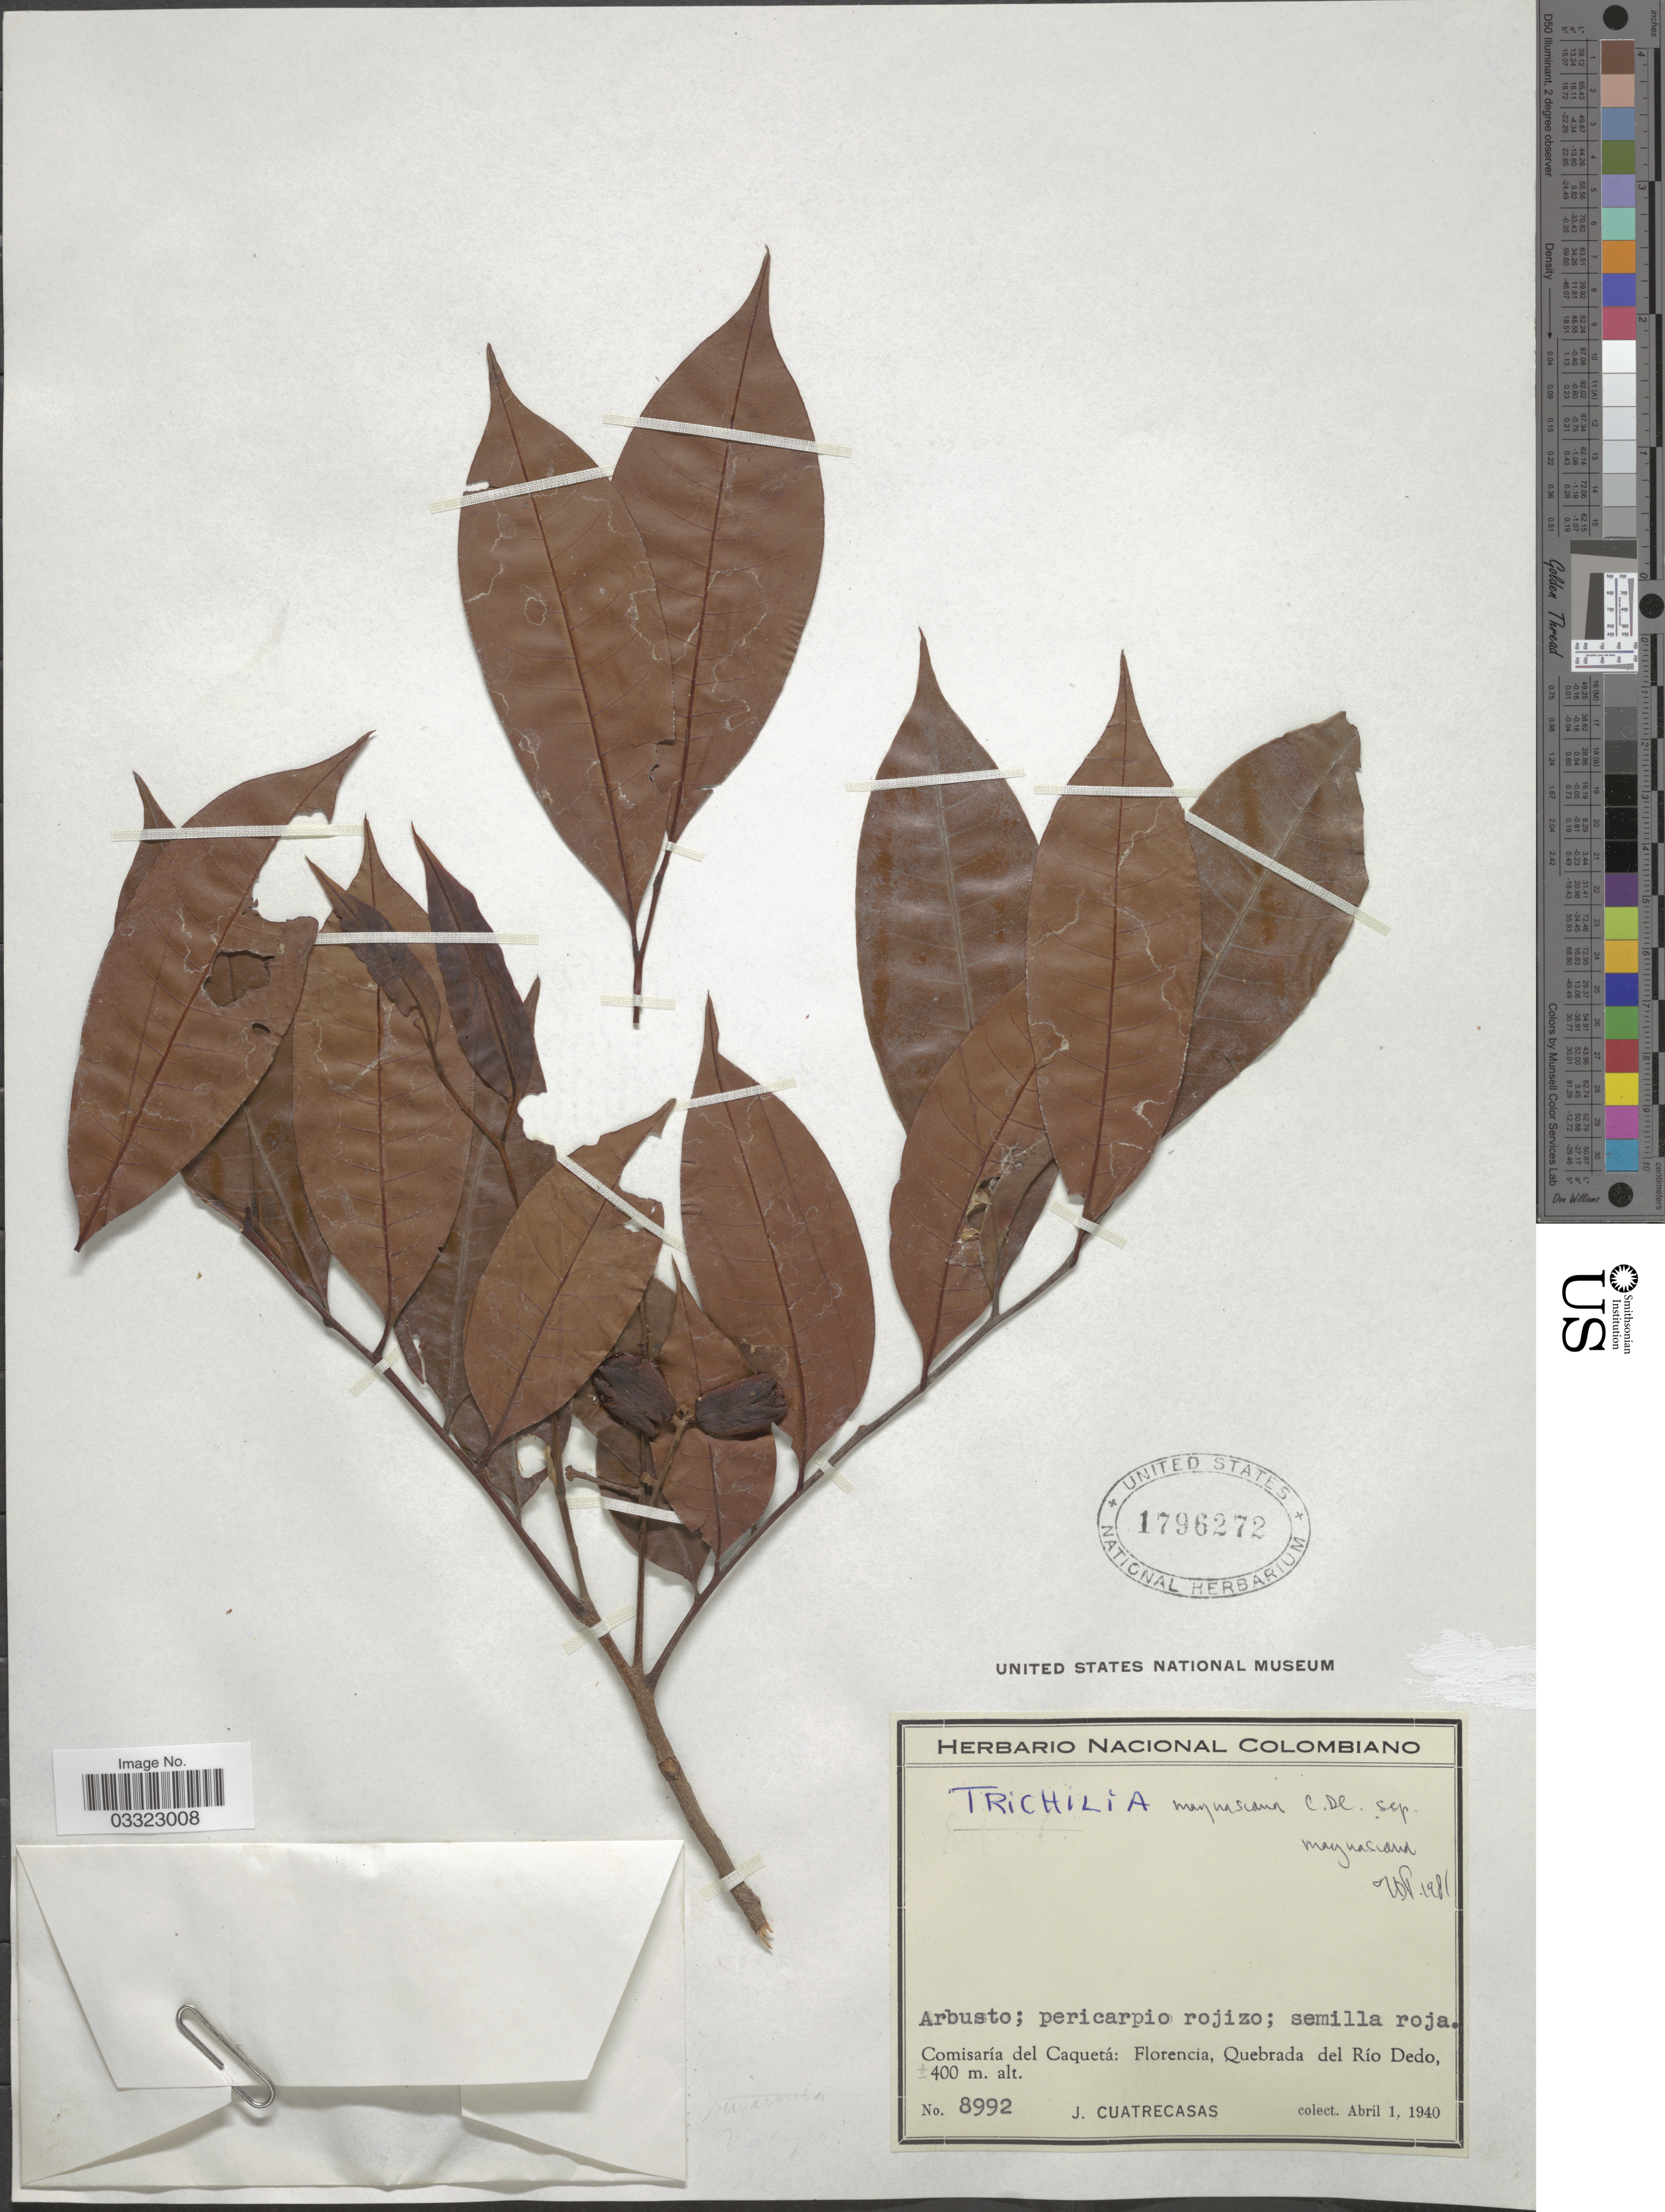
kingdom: Plantae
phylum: Tracheophyta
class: Magnoliopsida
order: Sapindales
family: Meliaceae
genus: Trichilia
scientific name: Trichilia maynasiana subsp. maynasiana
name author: C. DC.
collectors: J. Cuatrecasas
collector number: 8992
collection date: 1940-04-01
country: Colombia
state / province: Caquetá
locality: Comisaría del Caquetá: Florencia, Quebrada del Río Dedo.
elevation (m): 400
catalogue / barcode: US 1796272